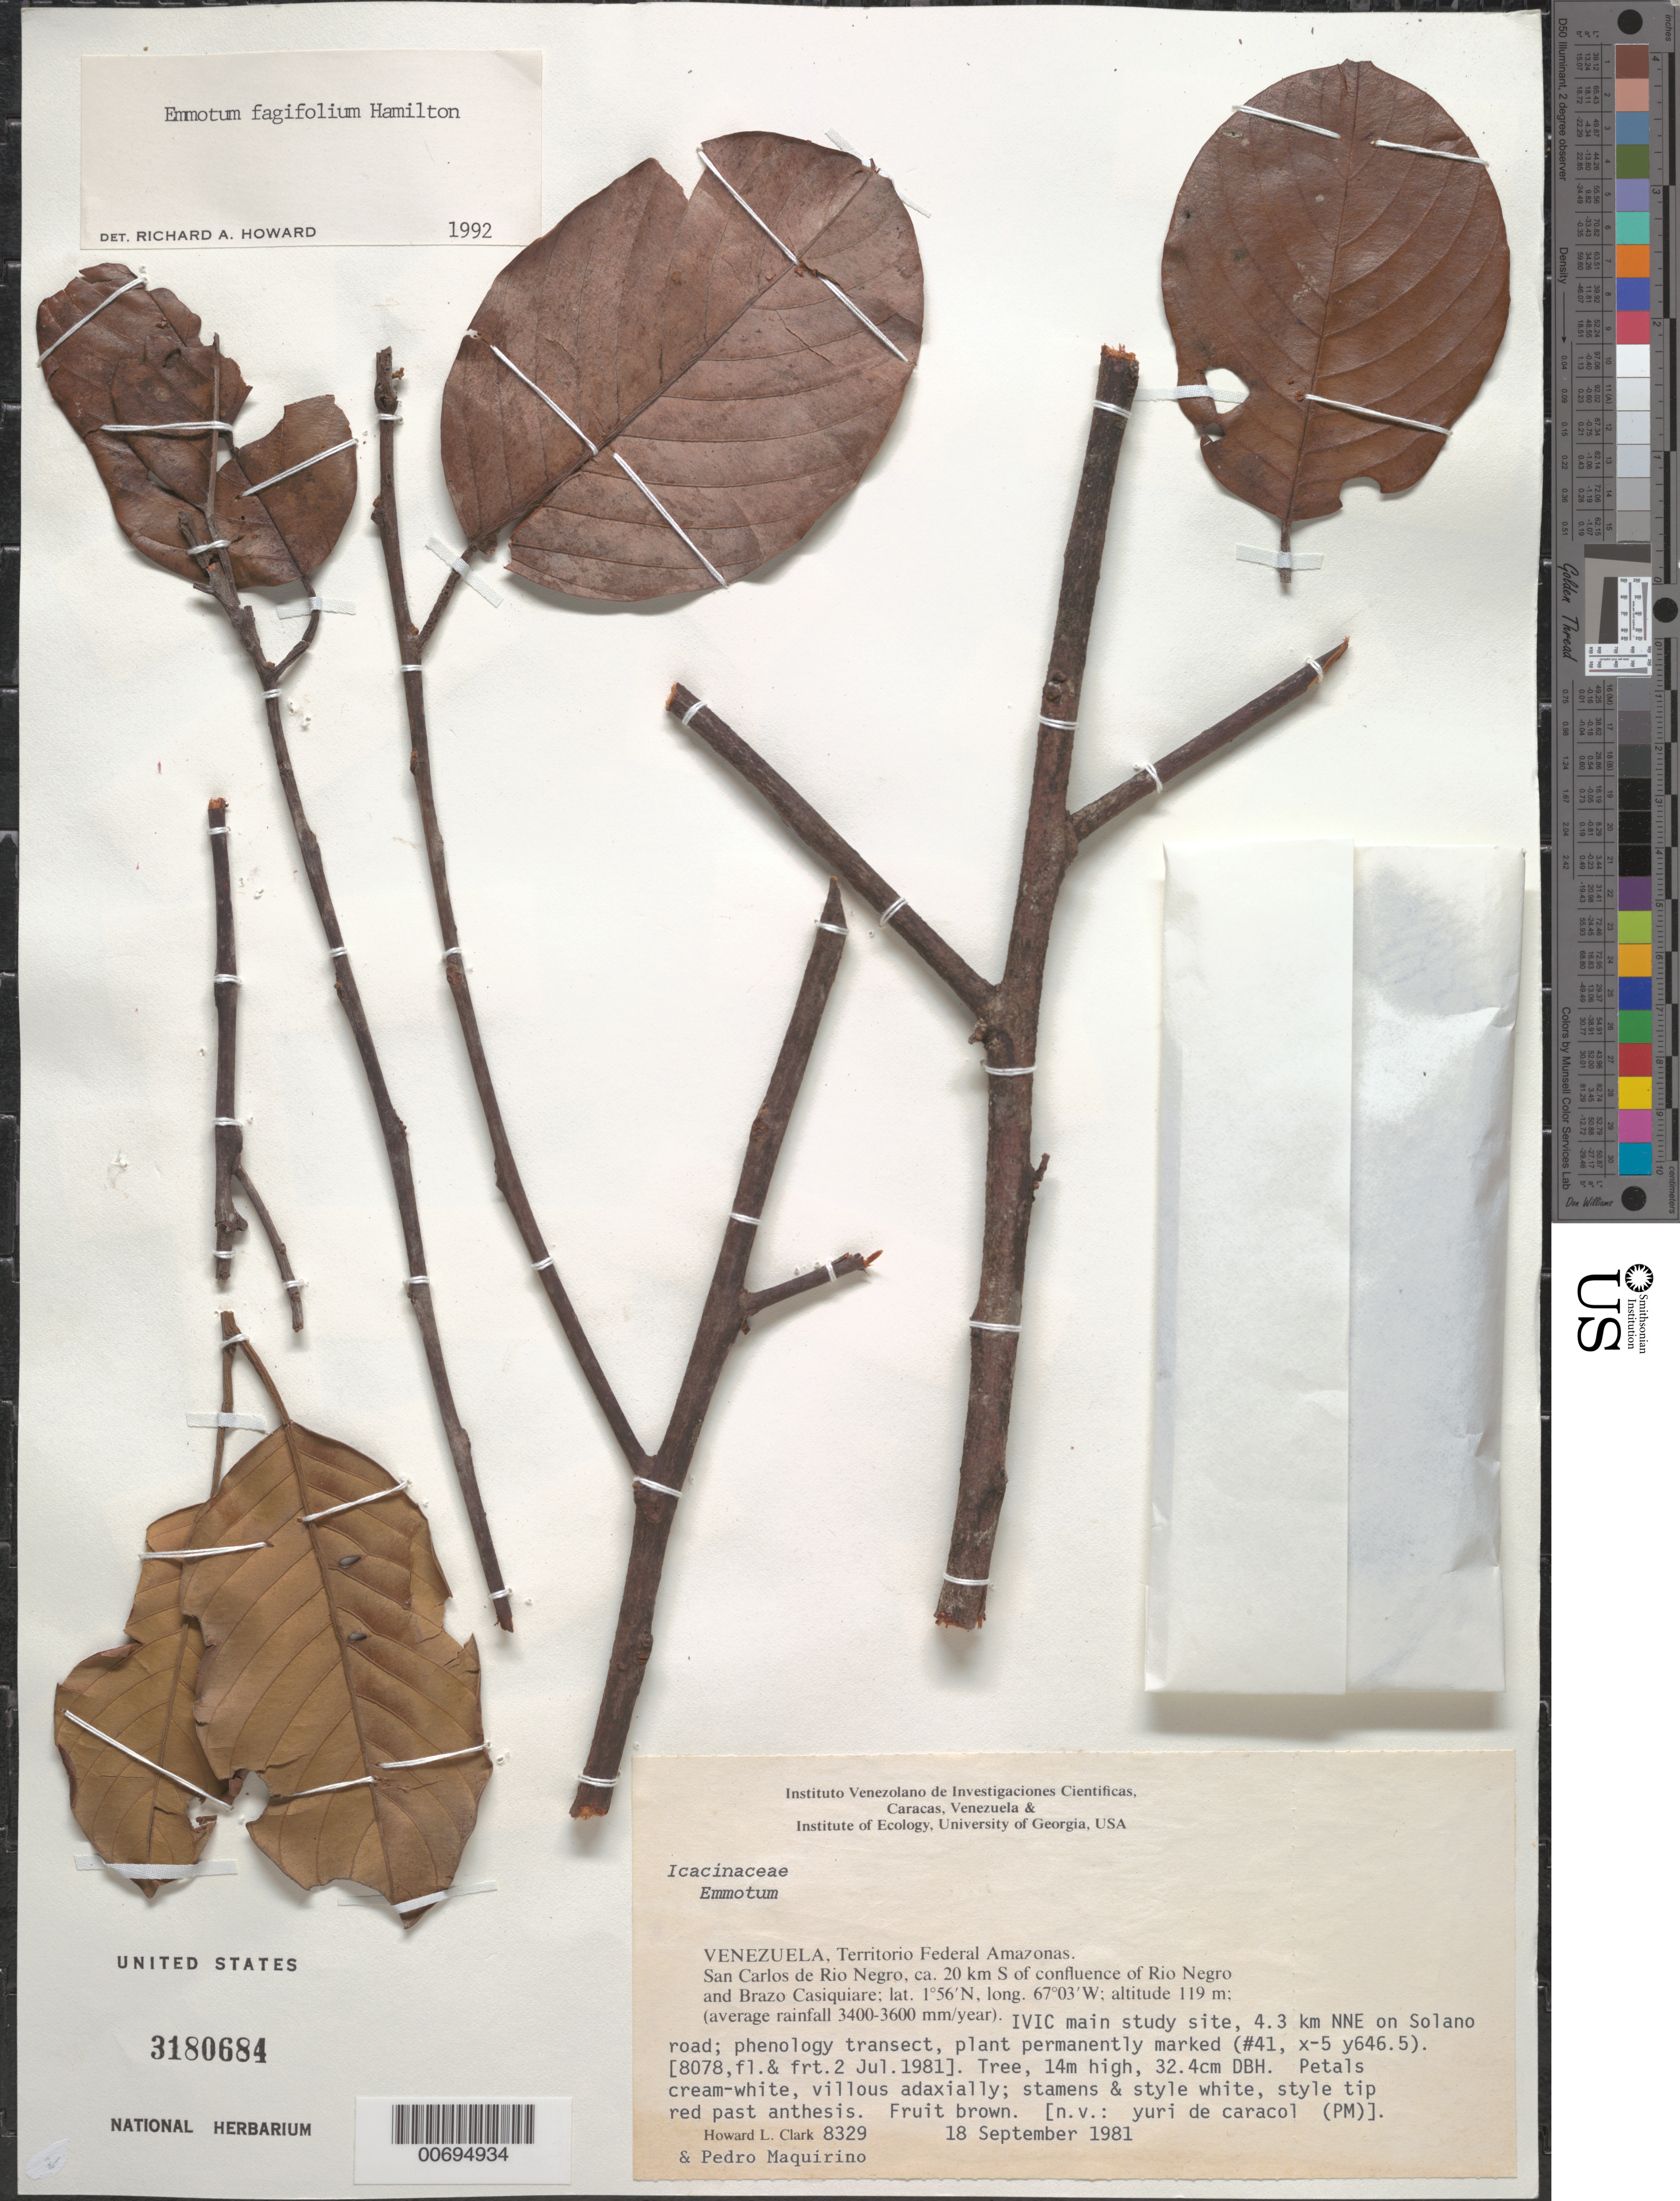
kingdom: Plantae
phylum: Tracheophyta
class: Magnoliopsida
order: Metteniusales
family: Metteniusaceae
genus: Emmotum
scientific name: Emmotum fagifolium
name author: Desv. ex Ham.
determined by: Howard, R. A.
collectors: H. L. Clark & P. Maquirino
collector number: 8329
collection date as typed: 18-Sep-81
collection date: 1981-09-18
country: Venezuela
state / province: Amazonas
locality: San Carlos de Río Negro, ca. 20 km S of confluence of Río Negro and Brazo Casiquiare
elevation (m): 119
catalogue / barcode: US 3180684